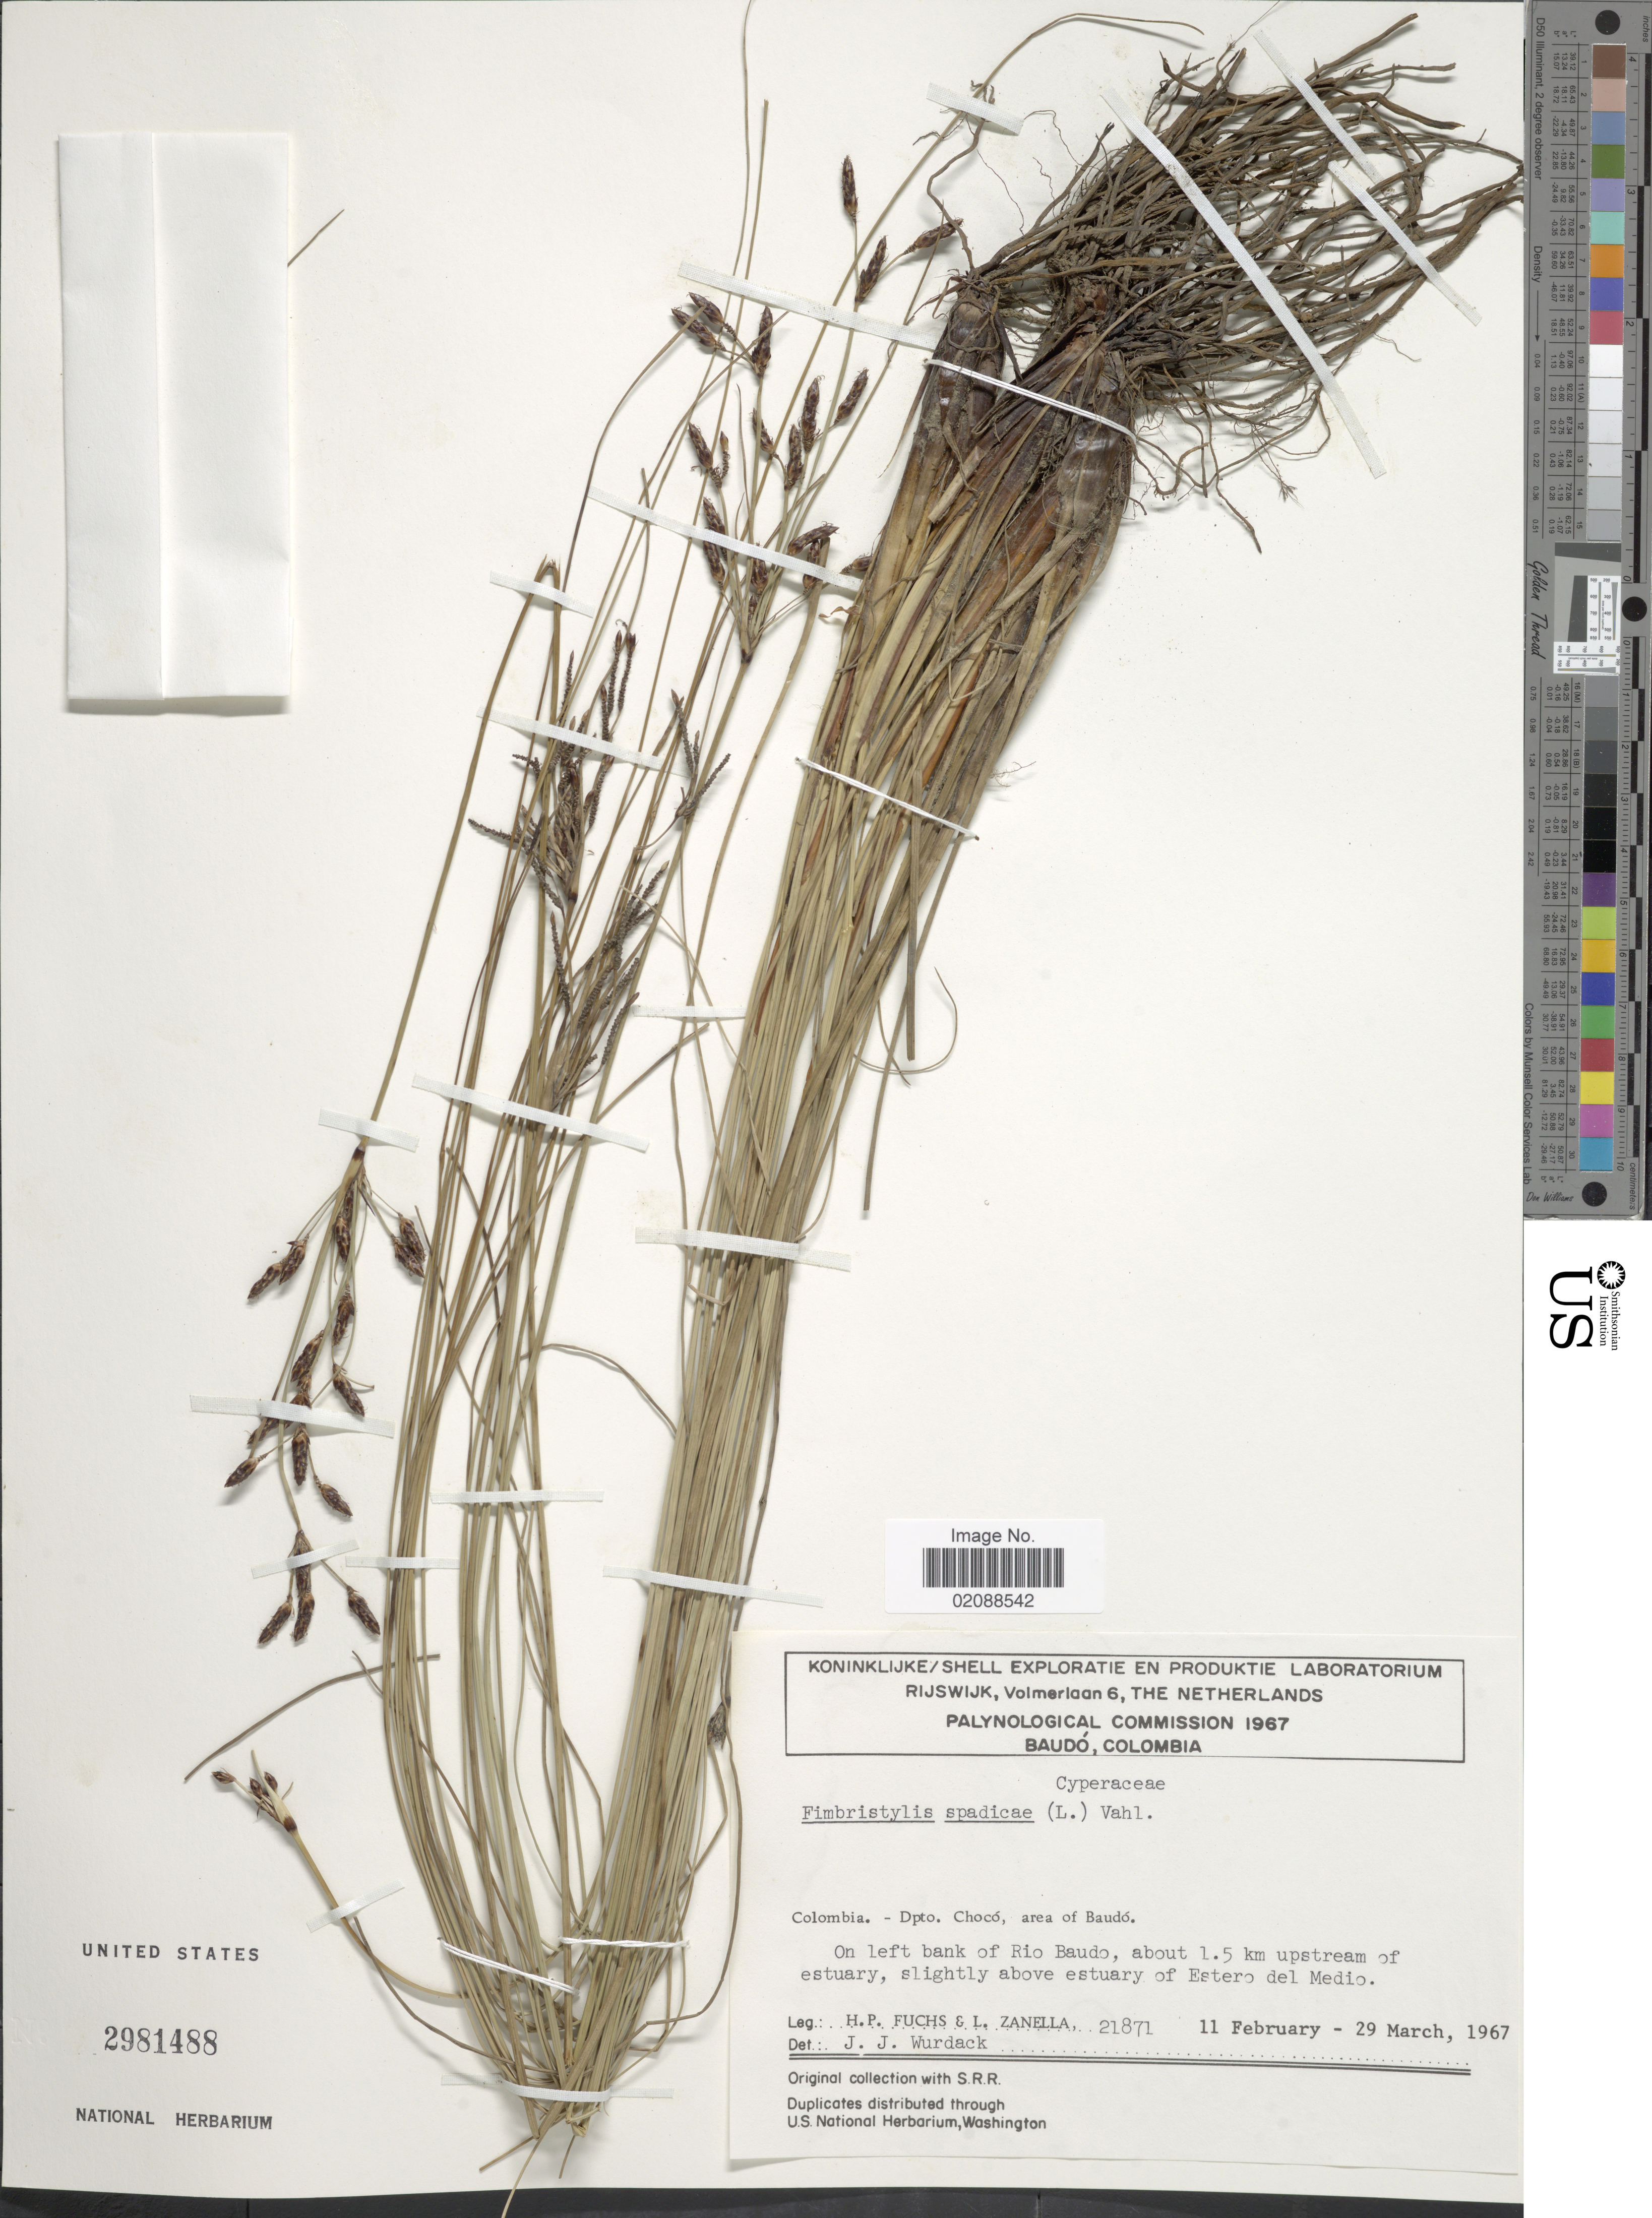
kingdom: Plantae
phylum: Tracheophyta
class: Liliopsida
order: Poales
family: Cyperaceae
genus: Fimbristylis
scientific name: Fimbristylis spadicea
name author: (L.) Vahl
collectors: H. P. Fuchs & L. Zanella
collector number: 21871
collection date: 1967-02-11/1967-03-29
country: Colombia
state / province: Chocó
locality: Area of Baudo. On left bank of Rio Baudo, about 1.5 km upstream of estuary, slightly above estuary of Estero del Medio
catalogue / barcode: US 2981488